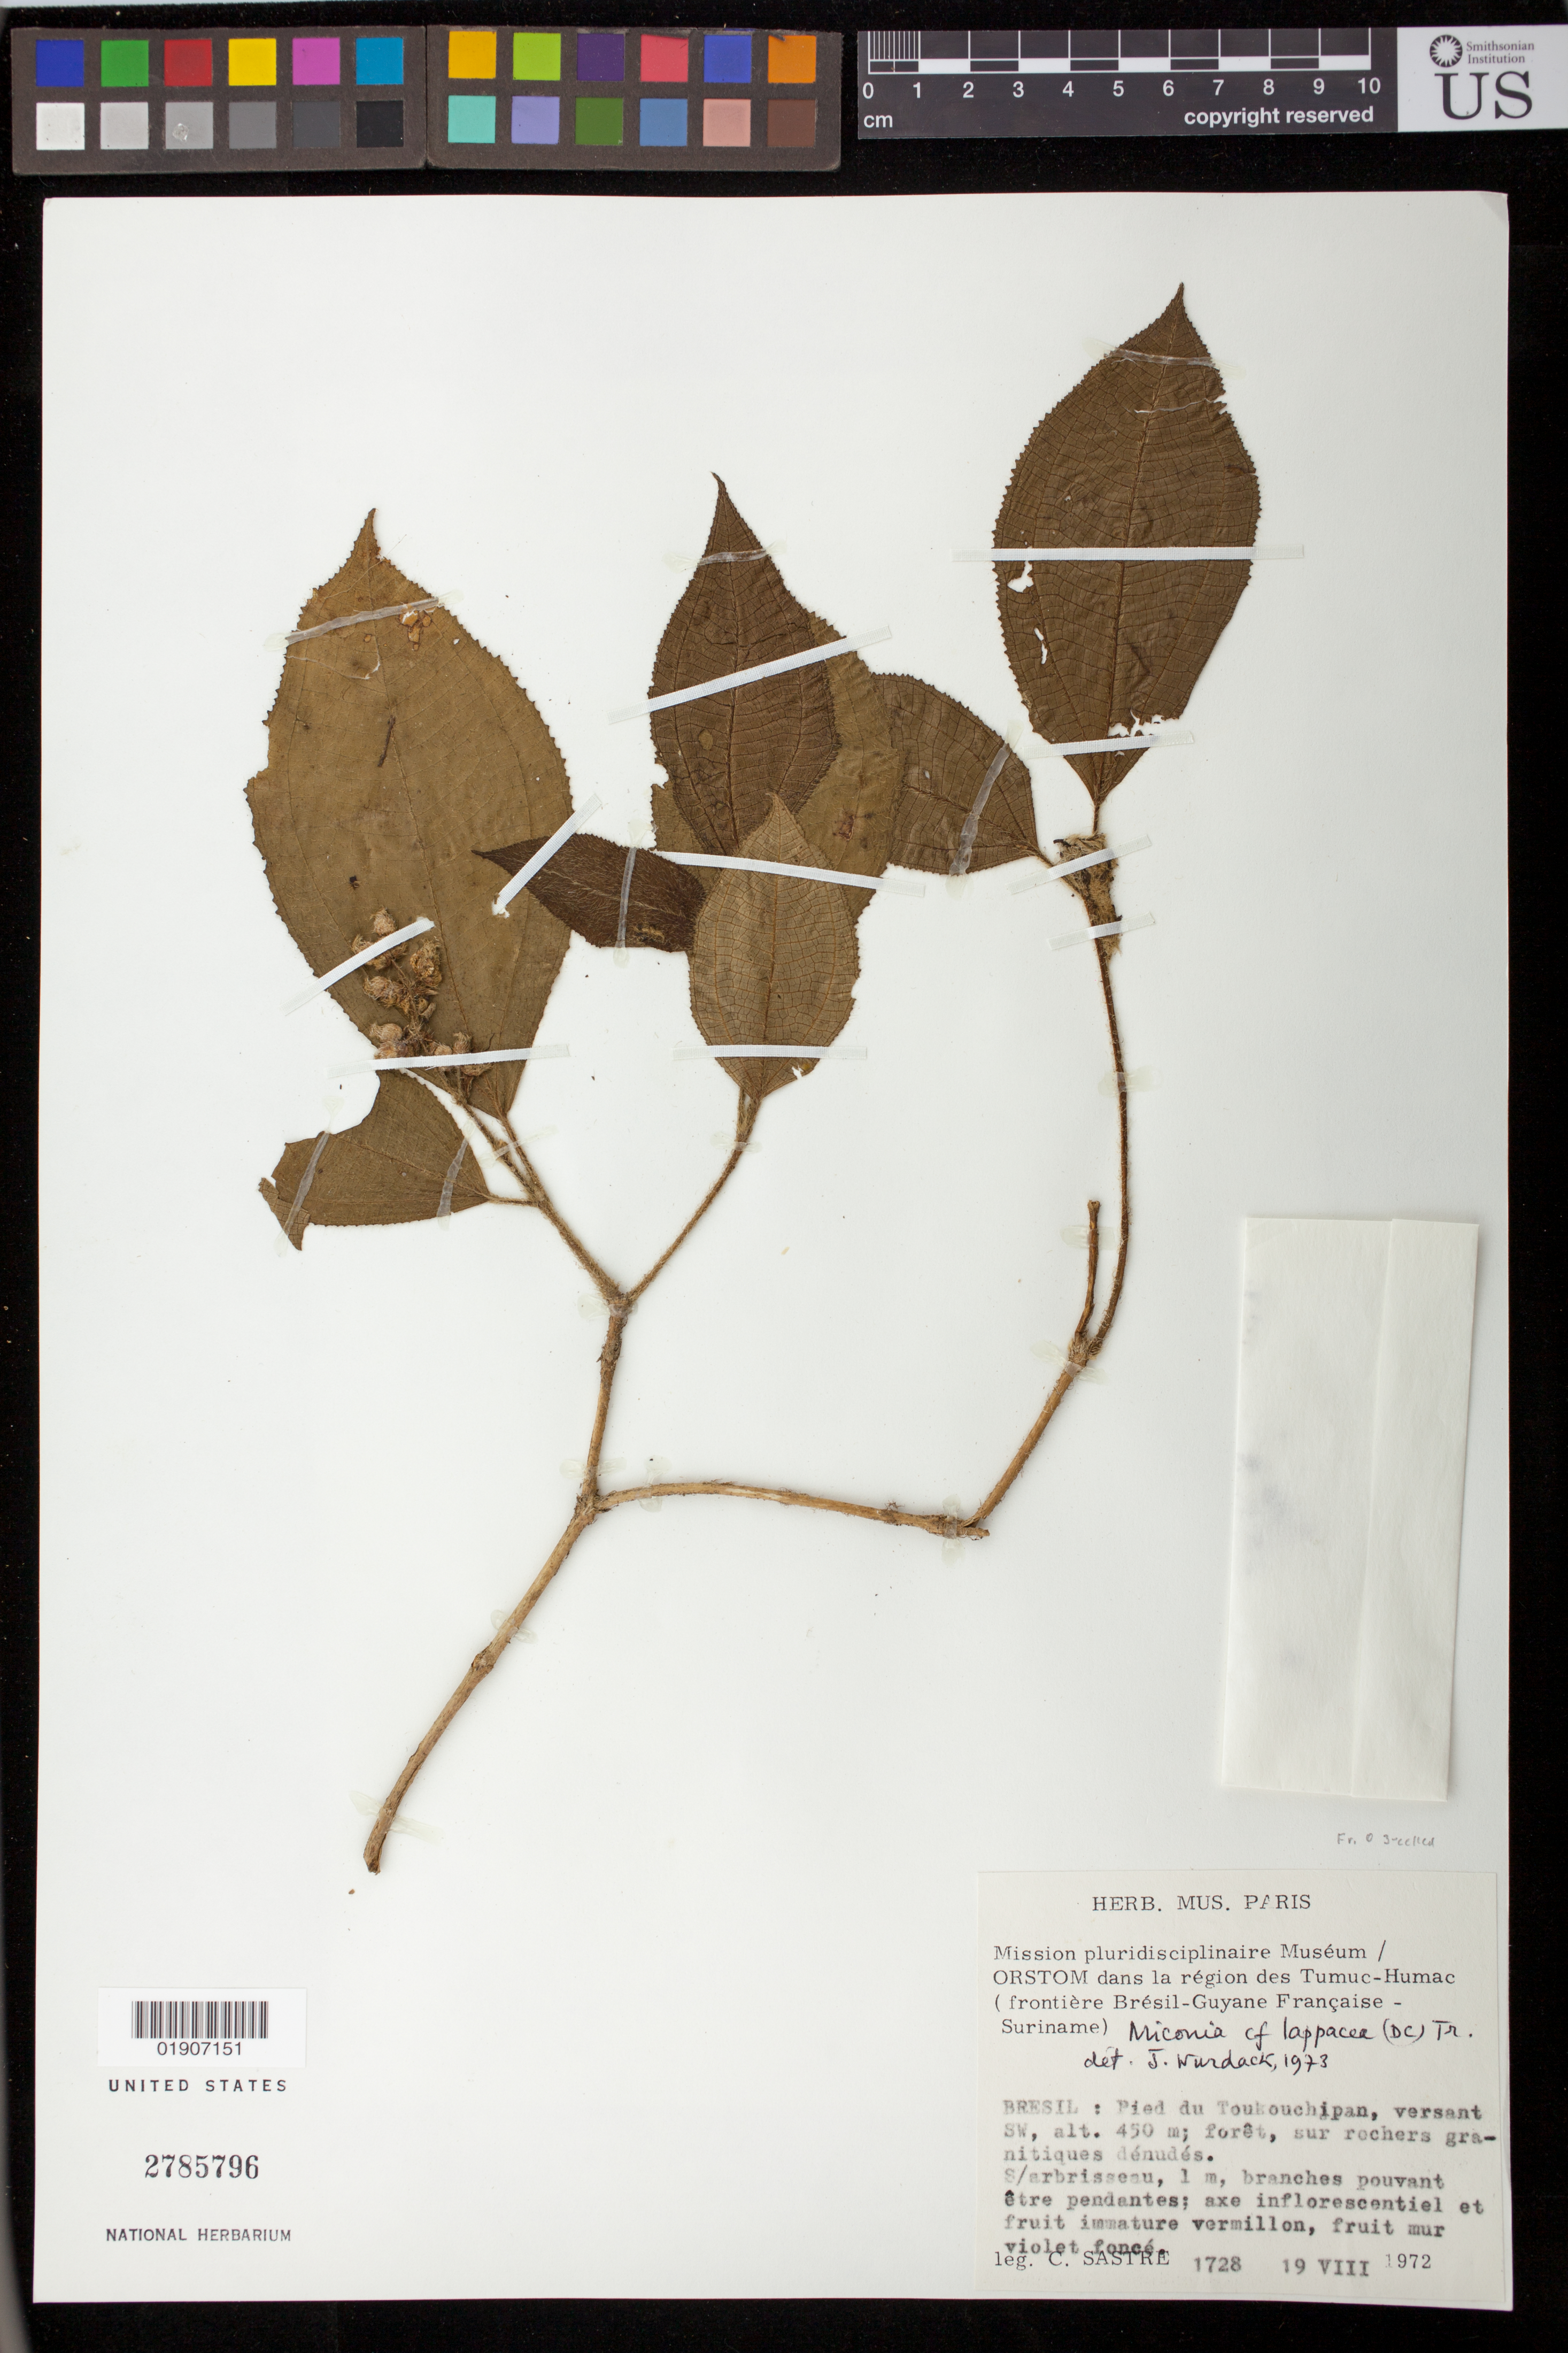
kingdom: Plantae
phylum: Tracheophyta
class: Magnoliopsida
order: Myrtales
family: Melastomataceae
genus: Miconia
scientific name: Miconia lappacea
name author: (DC.) Triana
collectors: C. Sastre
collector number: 1728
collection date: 1972-08-19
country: French Guiana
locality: Orstom dans la région des Tumuc-Humac (frontiére Brasil-Guyane Française). Pied du Toukouchipan, versant SW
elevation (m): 450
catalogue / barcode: US 2785796